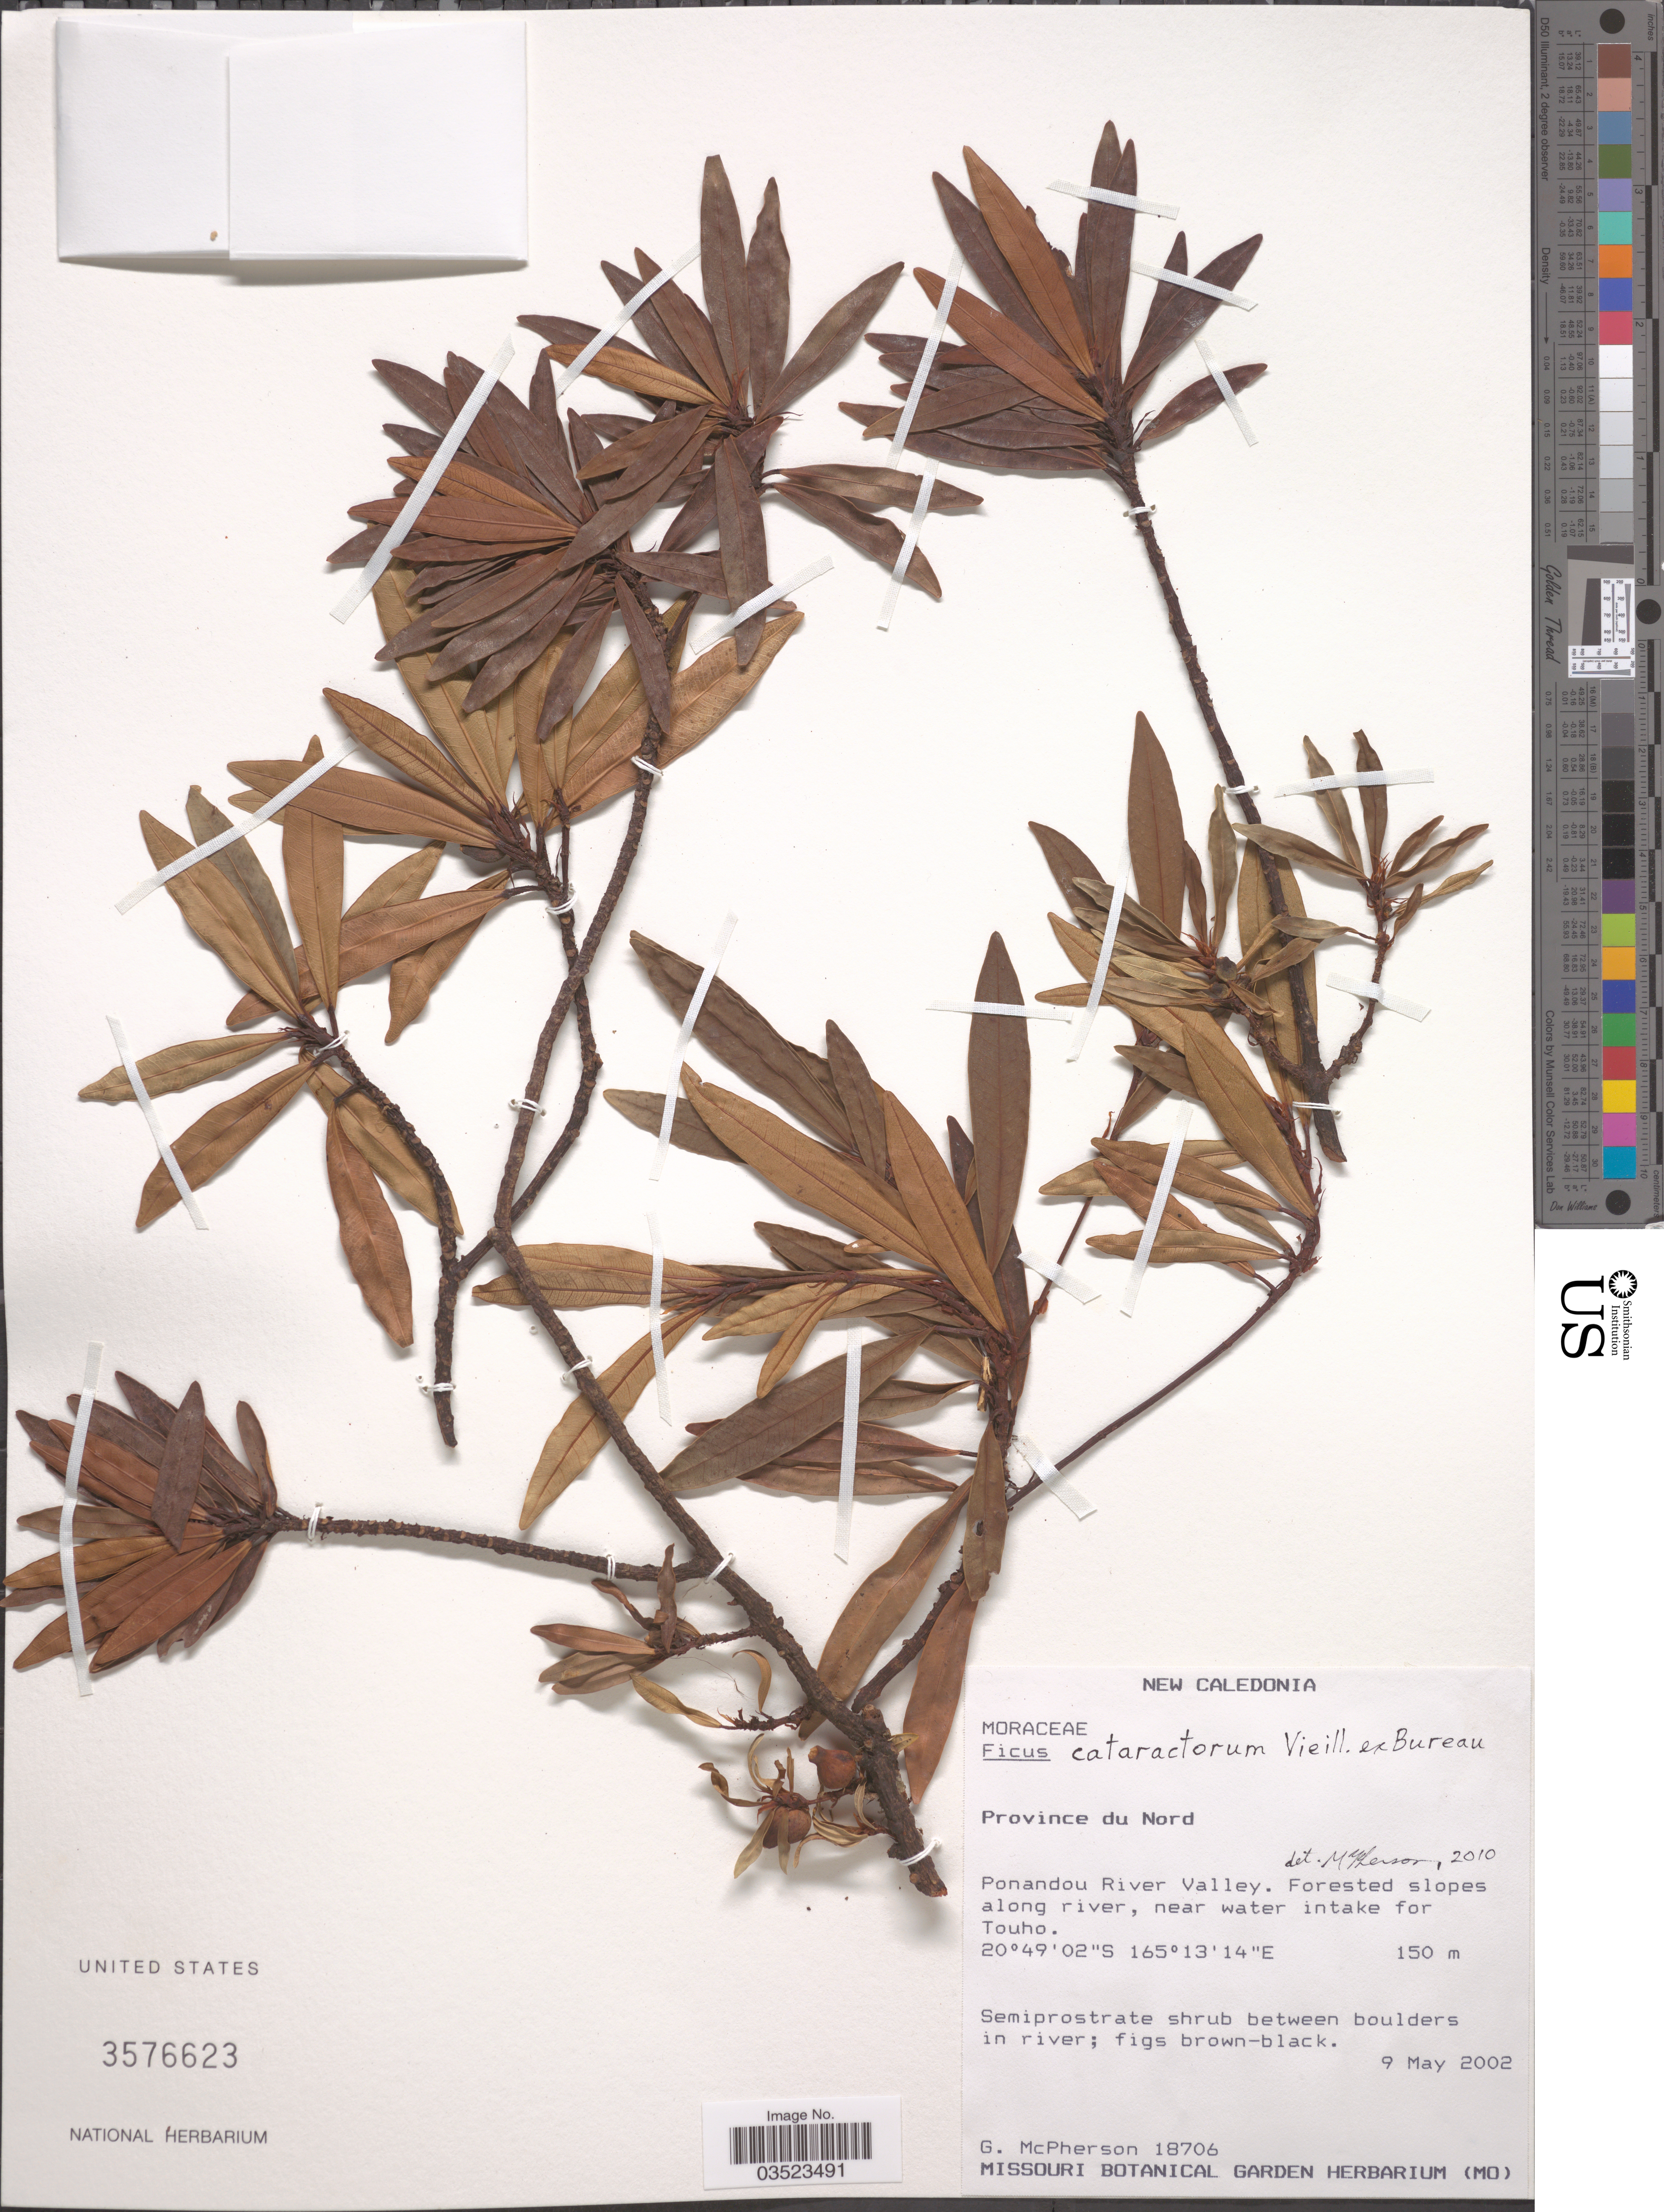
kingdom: Plantae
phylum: Tracheophyta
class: Magnoliopsida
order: Rosales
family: Moraceae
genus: Ficus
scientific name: Ficus cataractorum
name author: Vieill. ex Bureau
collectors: G. McPherson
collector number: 18706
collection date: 2002-05-09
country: New Caledonia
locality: Province du Nord. Ponandou River Valley. Forested slopes along river, near water intake for Touho.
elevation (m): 150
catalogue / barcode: US 3576623